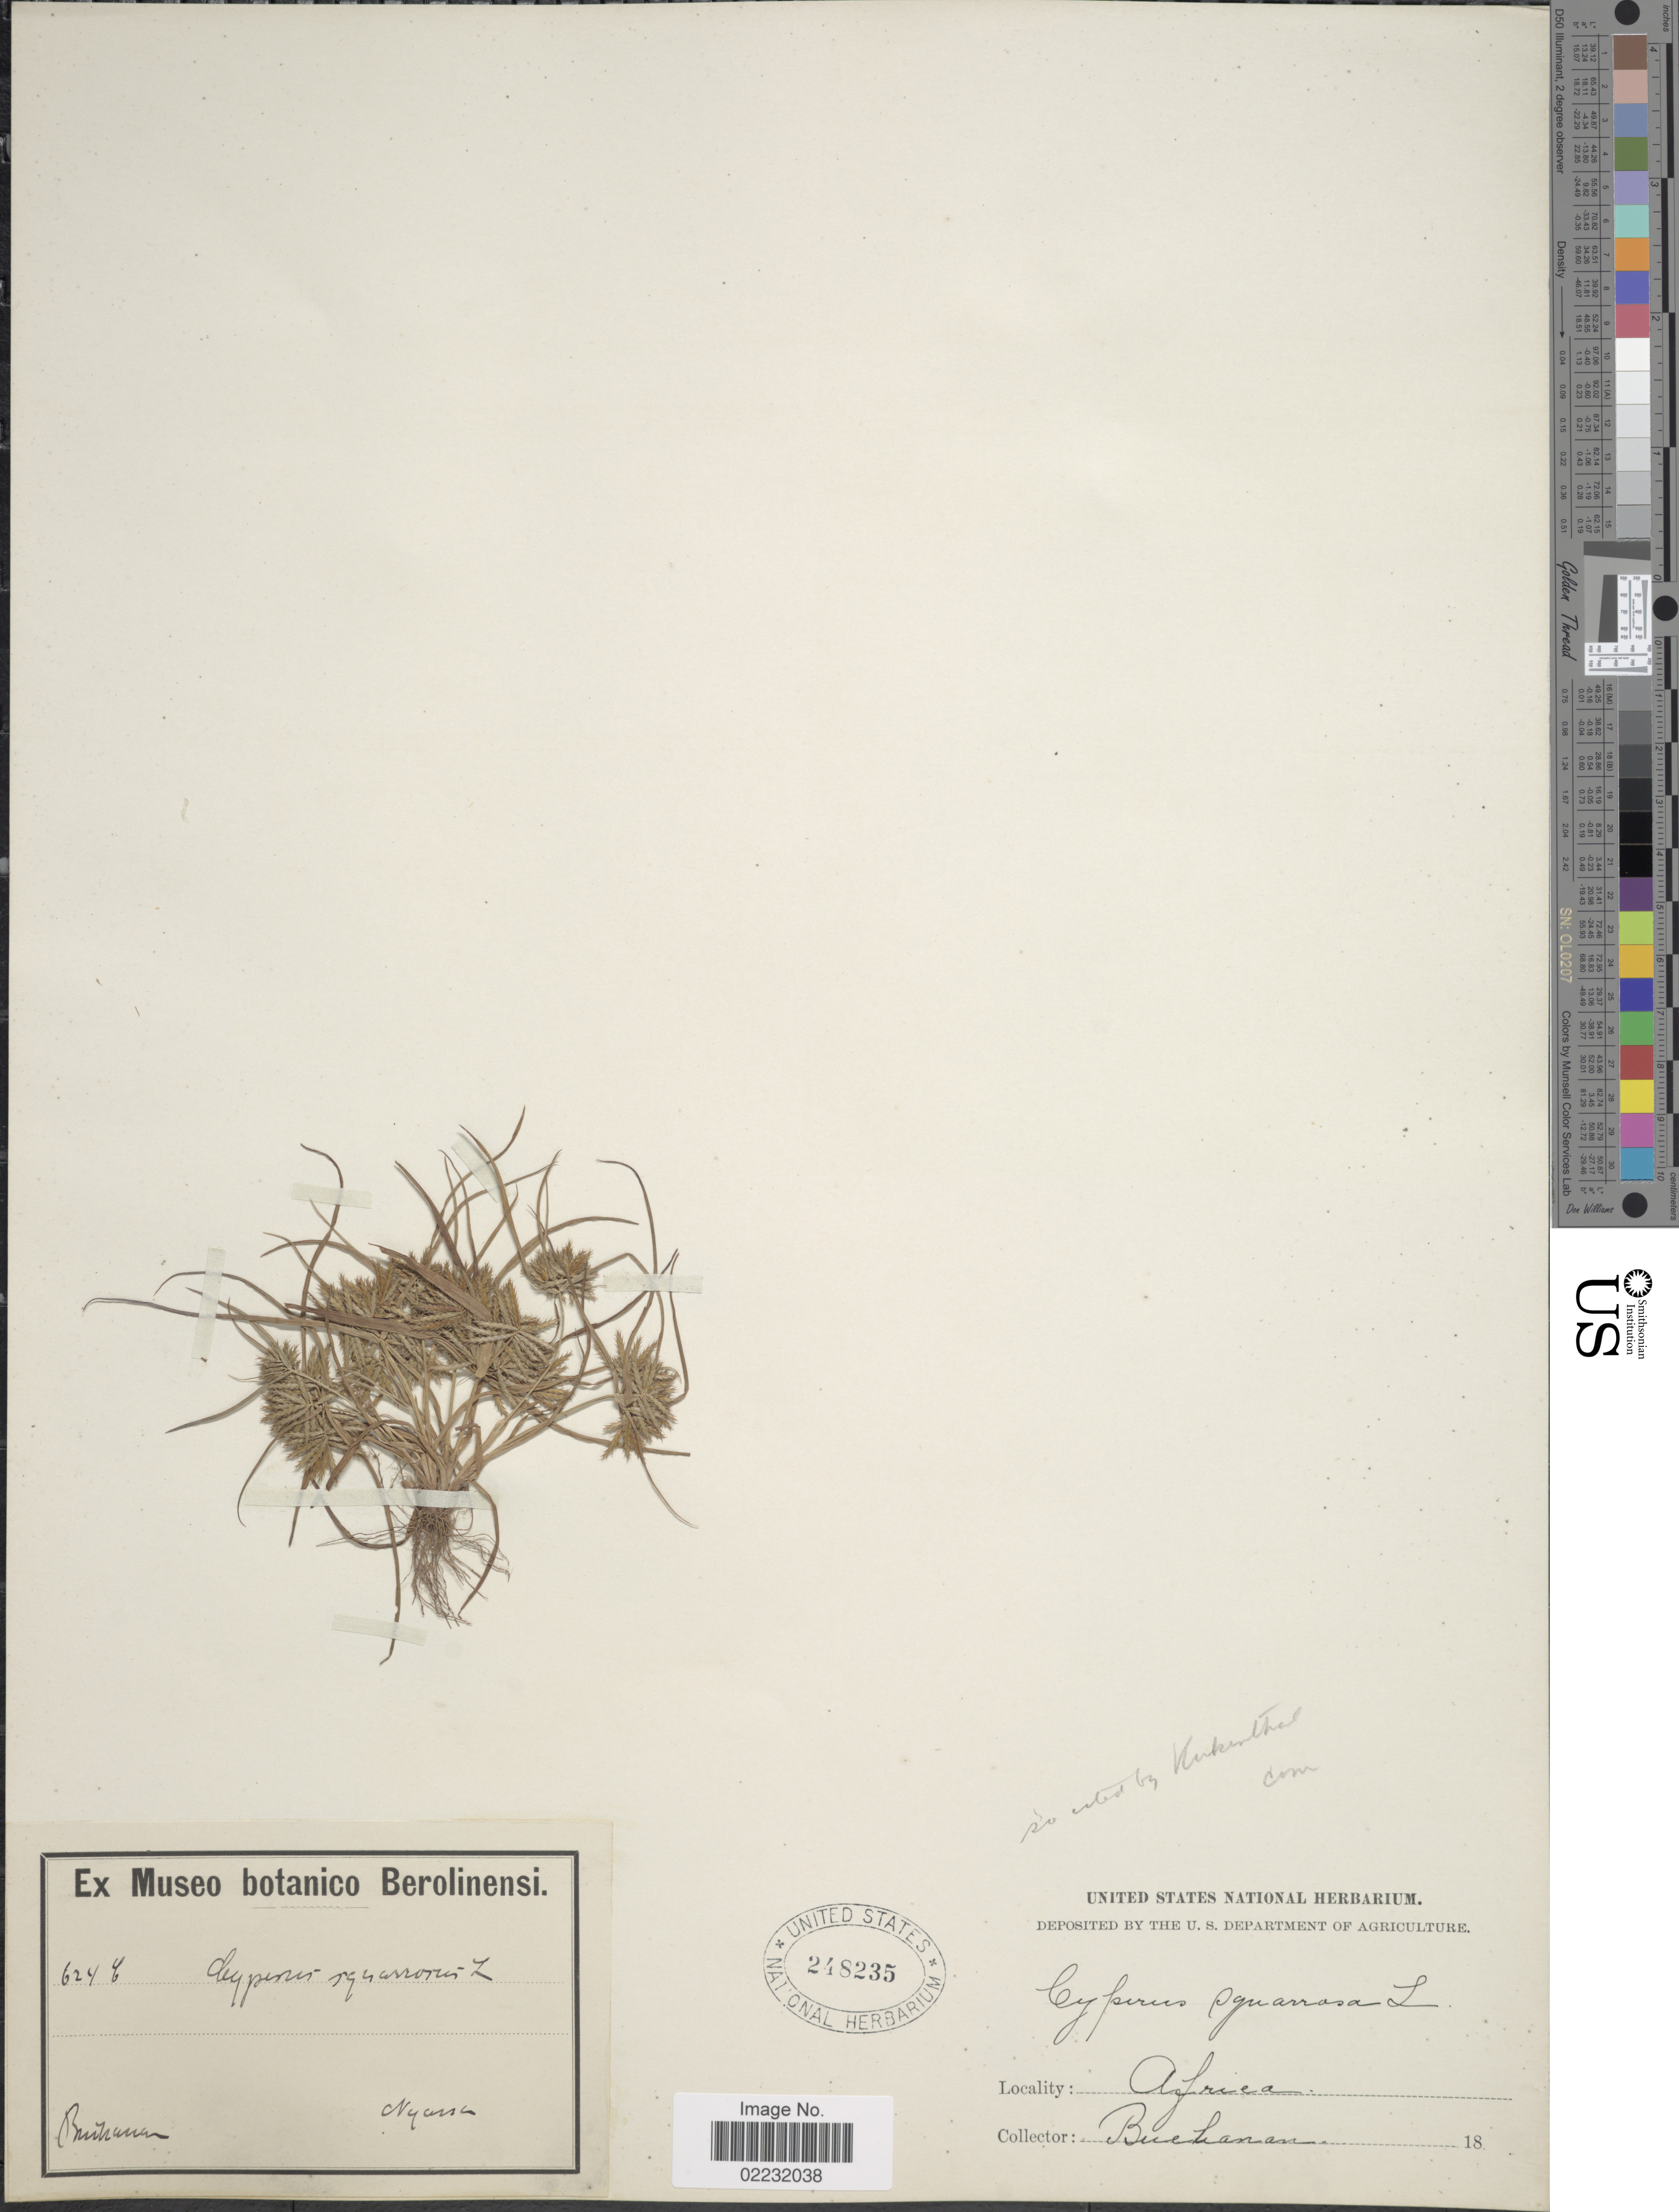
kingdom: Plantae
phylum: Tracheophyta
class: Liliopsida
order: Poales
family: Cyperaceae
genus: Cyperus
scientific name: Cyperus squarrosus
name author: L.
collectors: -. Buchanan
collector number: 624b*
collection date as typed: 18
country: Malawi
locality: Nyasa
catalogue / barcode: US 248235